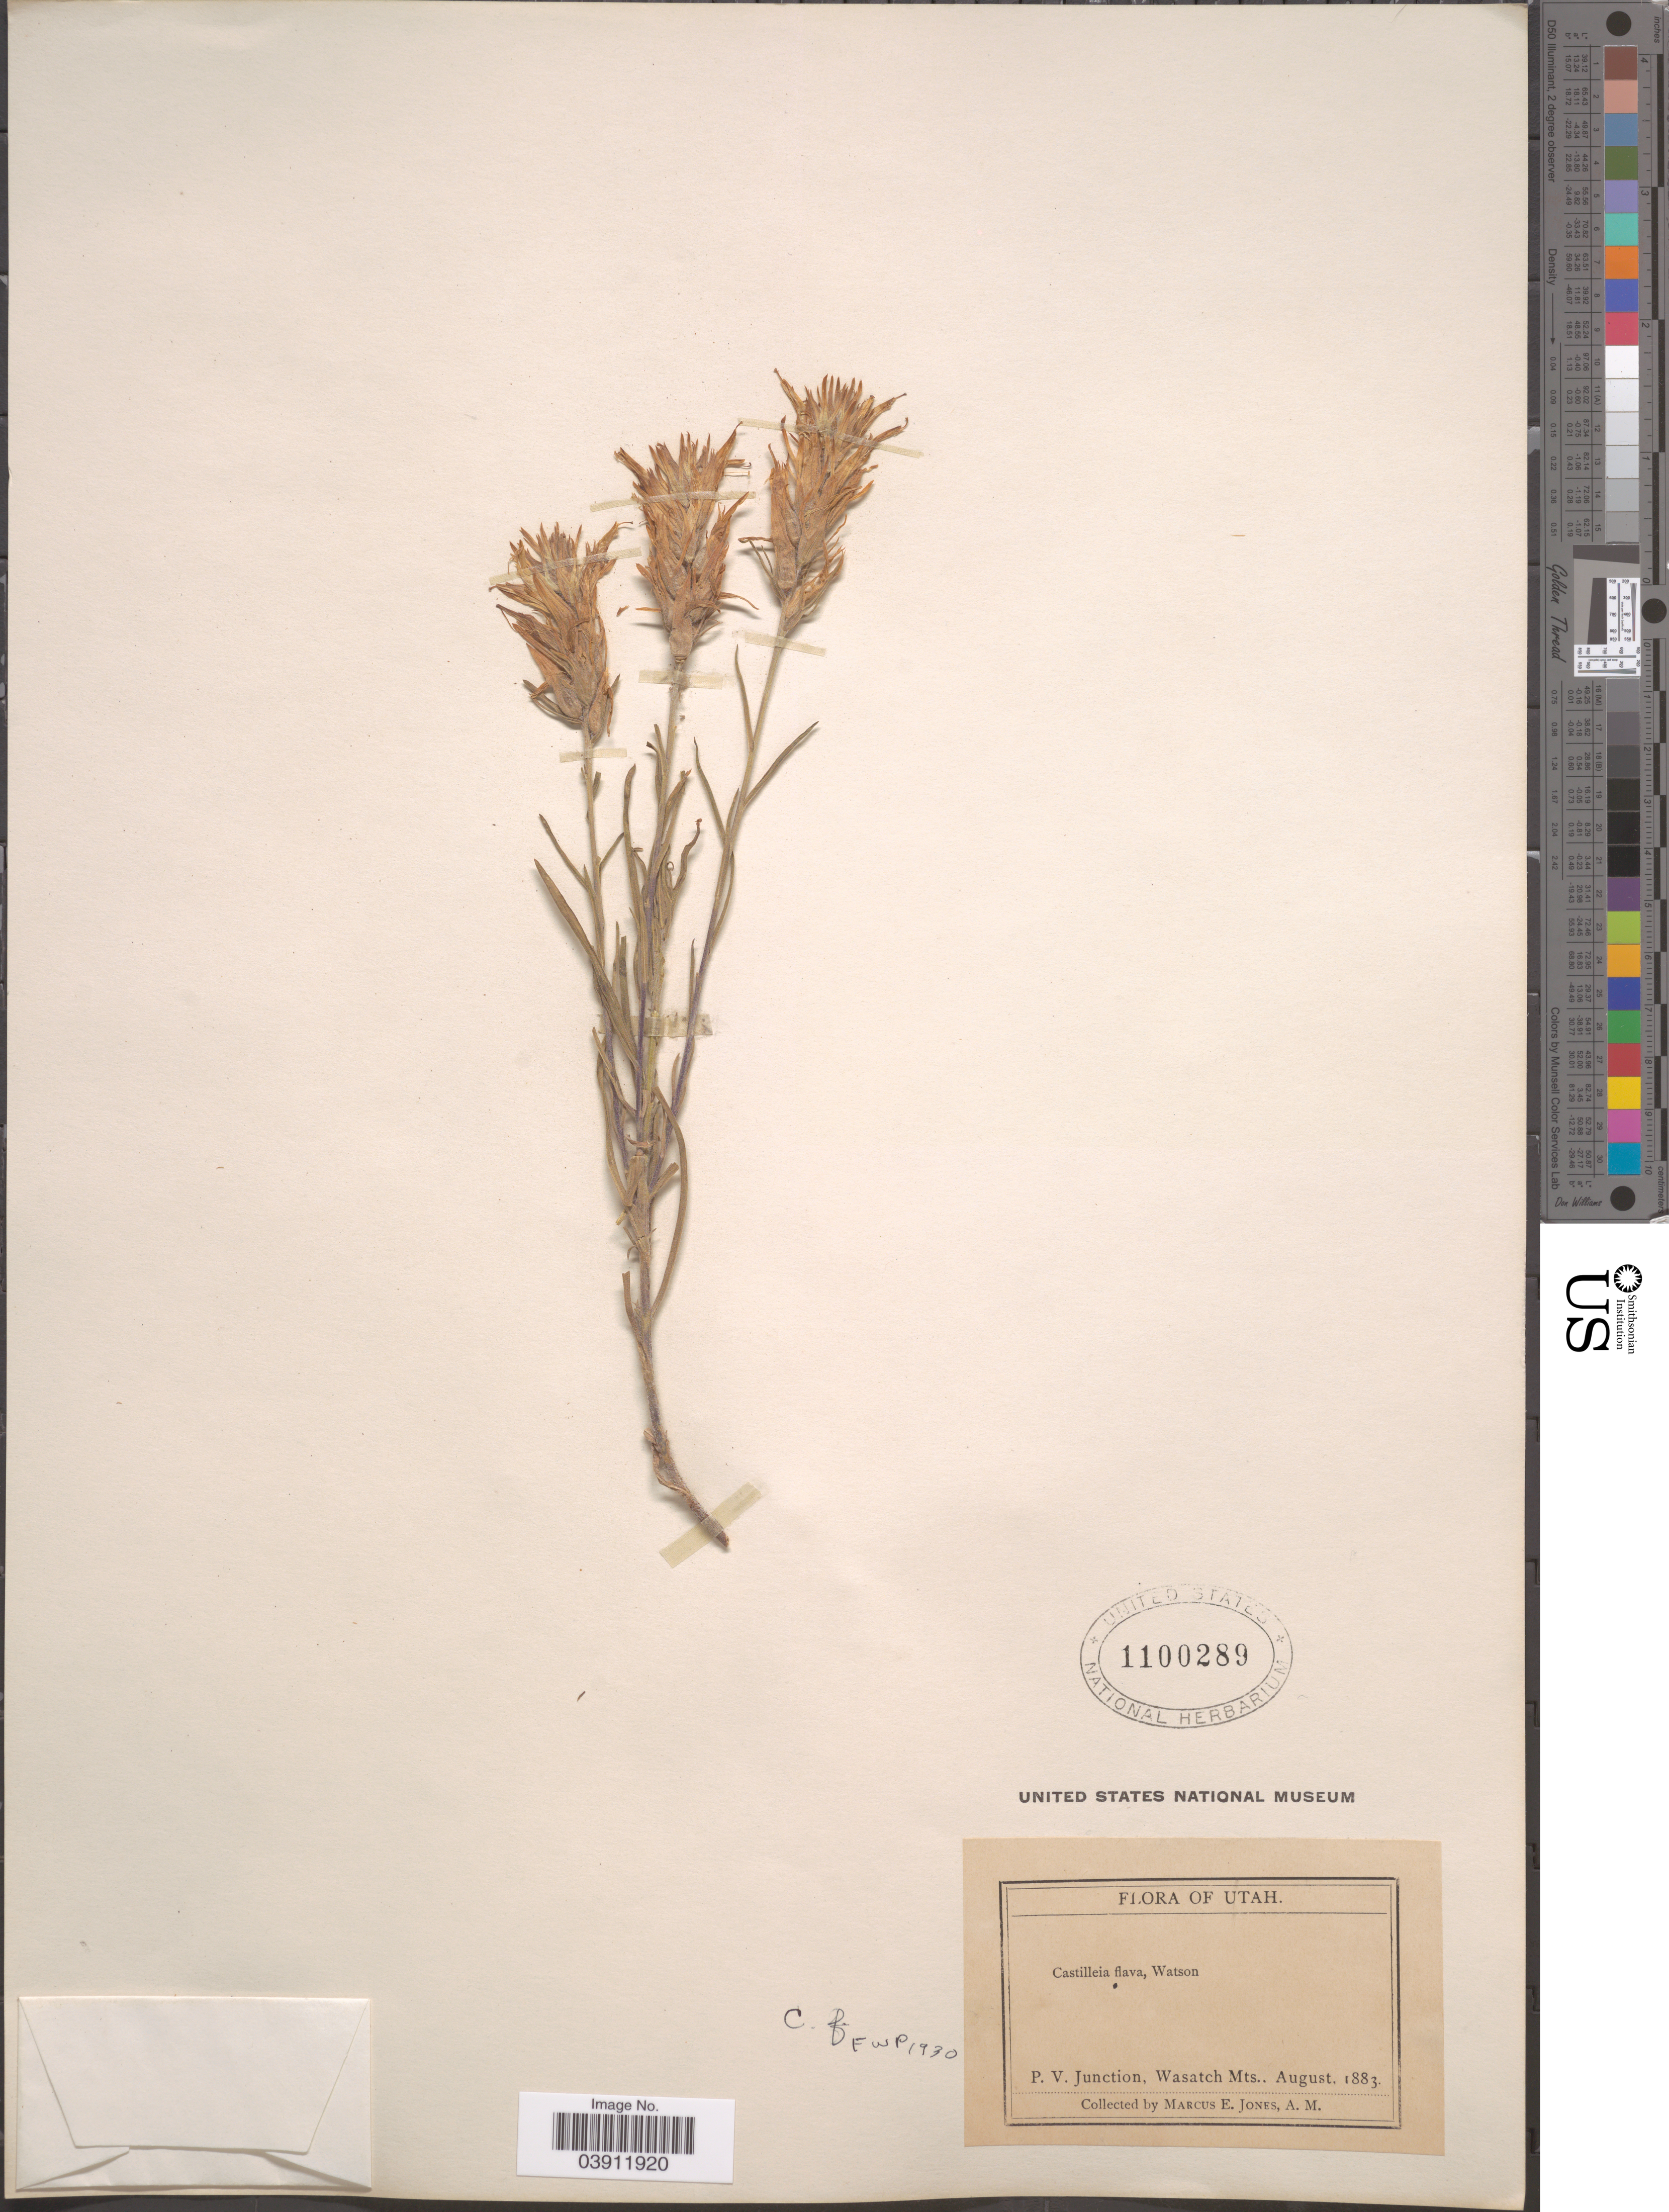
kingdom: Plantae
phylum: Tracheophyta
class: Magnoliopsida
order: Lamiales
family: Orobanchaceae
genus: Castilleja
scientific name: Castilleja flava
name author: S. Watson in C. King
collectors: M. E. Jones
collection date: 1883-08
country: United States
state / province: Utah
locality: P.V. Junction, Wasatch Mts.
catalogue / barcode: US 1100289